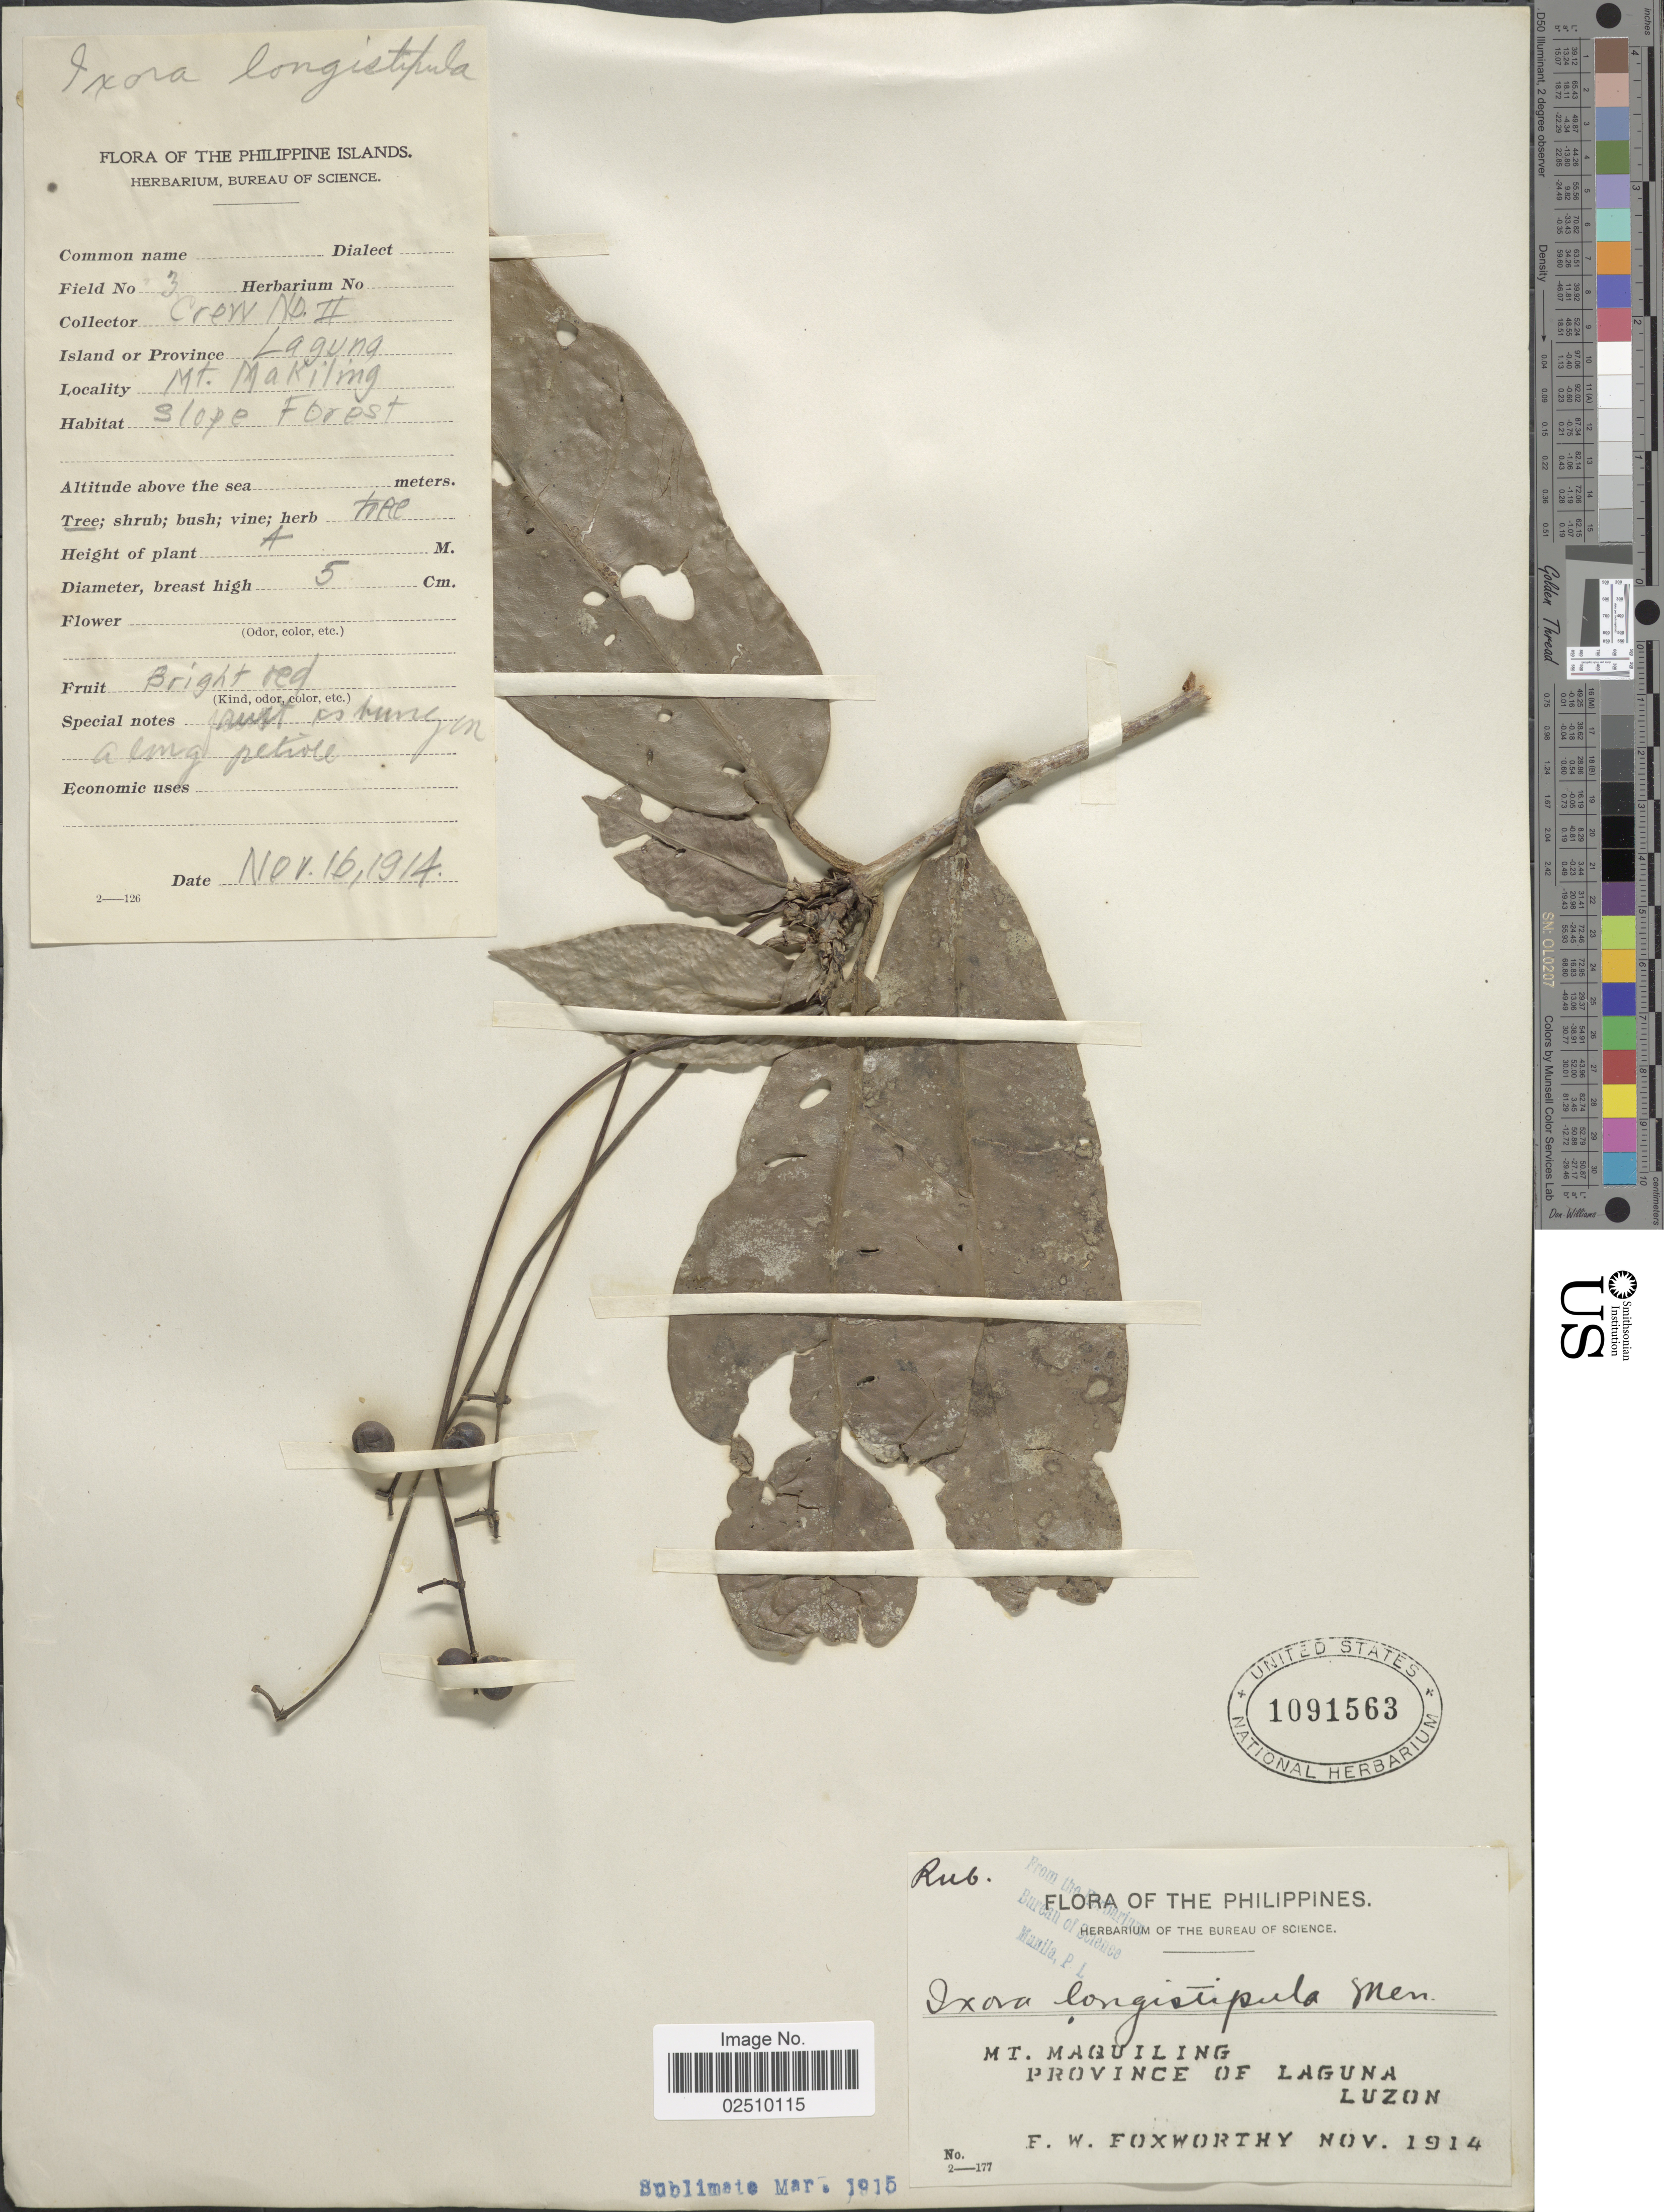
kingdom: Plantae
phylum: Tracheophyta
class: Magnoliopsida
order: Gentianales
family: Rubiaceae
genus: Ixora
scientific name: Ixora longistipula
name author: Merr.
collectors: F. W. Foxworthy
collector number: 3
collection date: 1914-11-16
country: Philippines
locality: Mt. Maquiling. Province of Laguna, Luzon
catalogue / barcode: US 1091563